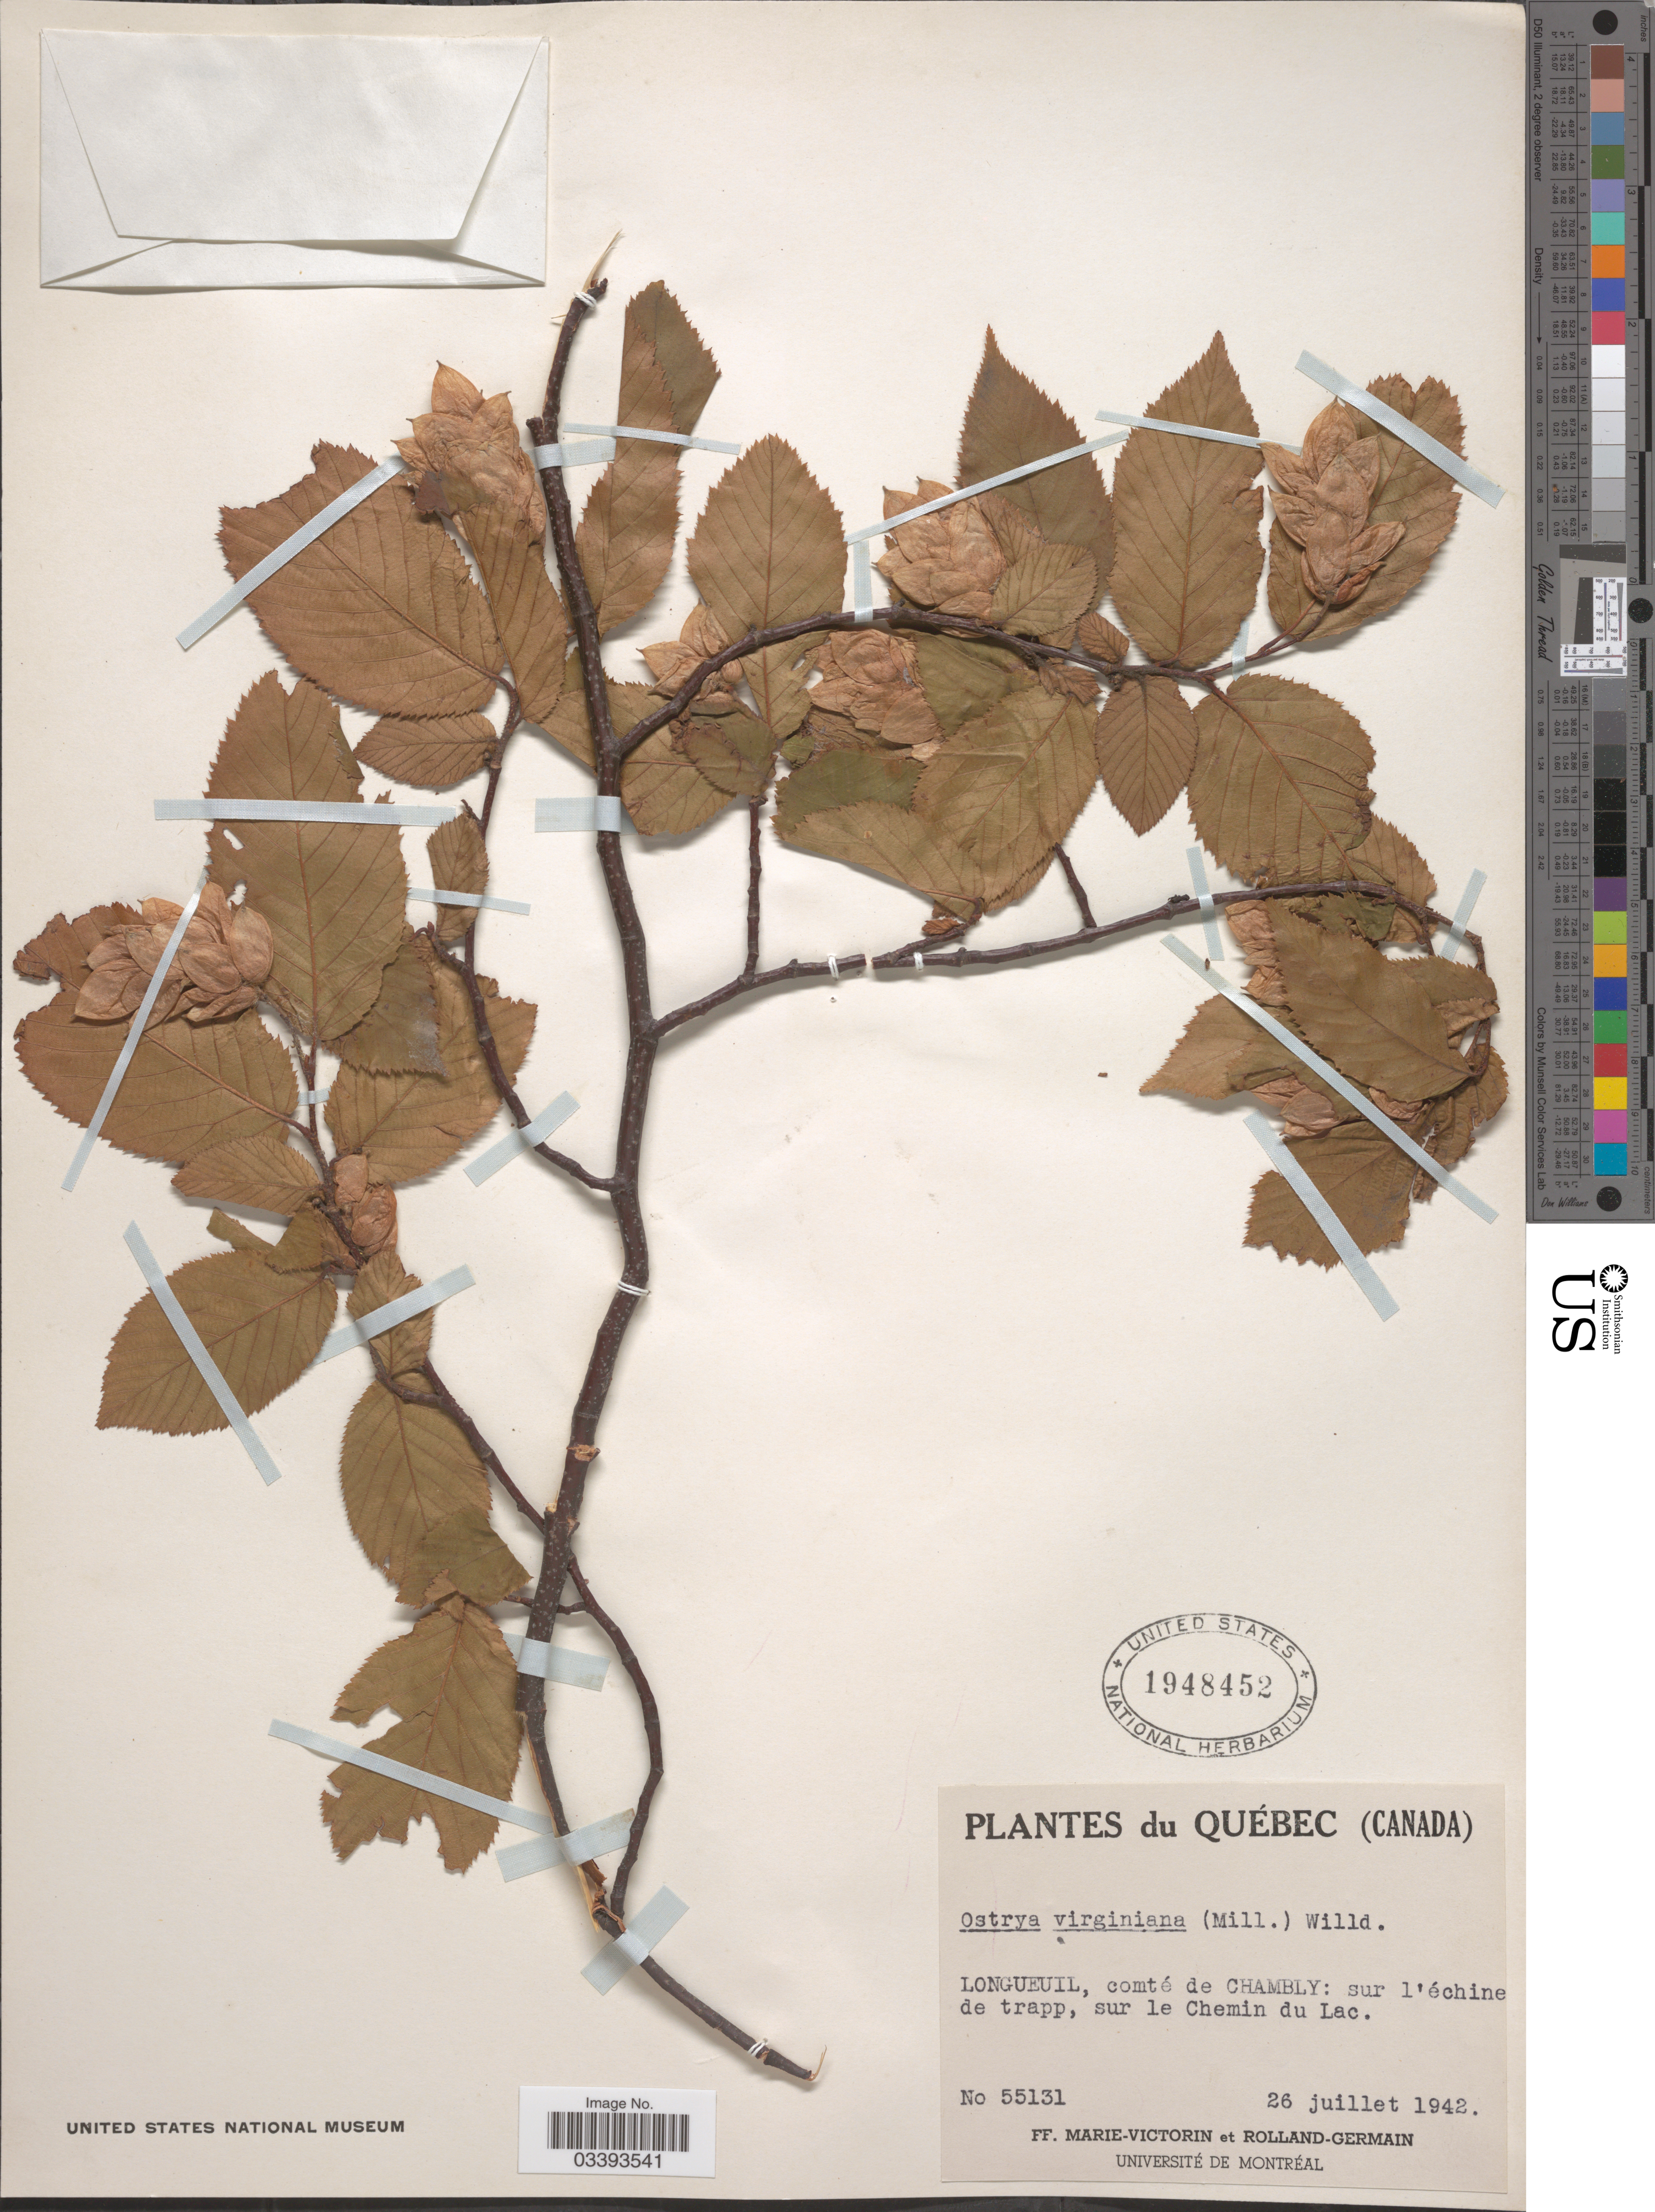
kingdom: Plantae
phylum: Tracheophyta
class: Magnoliopsida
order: Fagales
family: Betulaceae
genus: Ostrya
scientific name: Ostrya virginiana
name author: (Mill.) K. Koch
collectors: F. Marie-Victorin & Rolland-Germain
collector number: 55131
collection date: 1942-07-26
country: Canada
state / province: Quebec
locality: Longueuil, comté de Chambly: sur l'échine de trapp, sur le Chemin du Lac.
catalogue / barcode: US 1948452